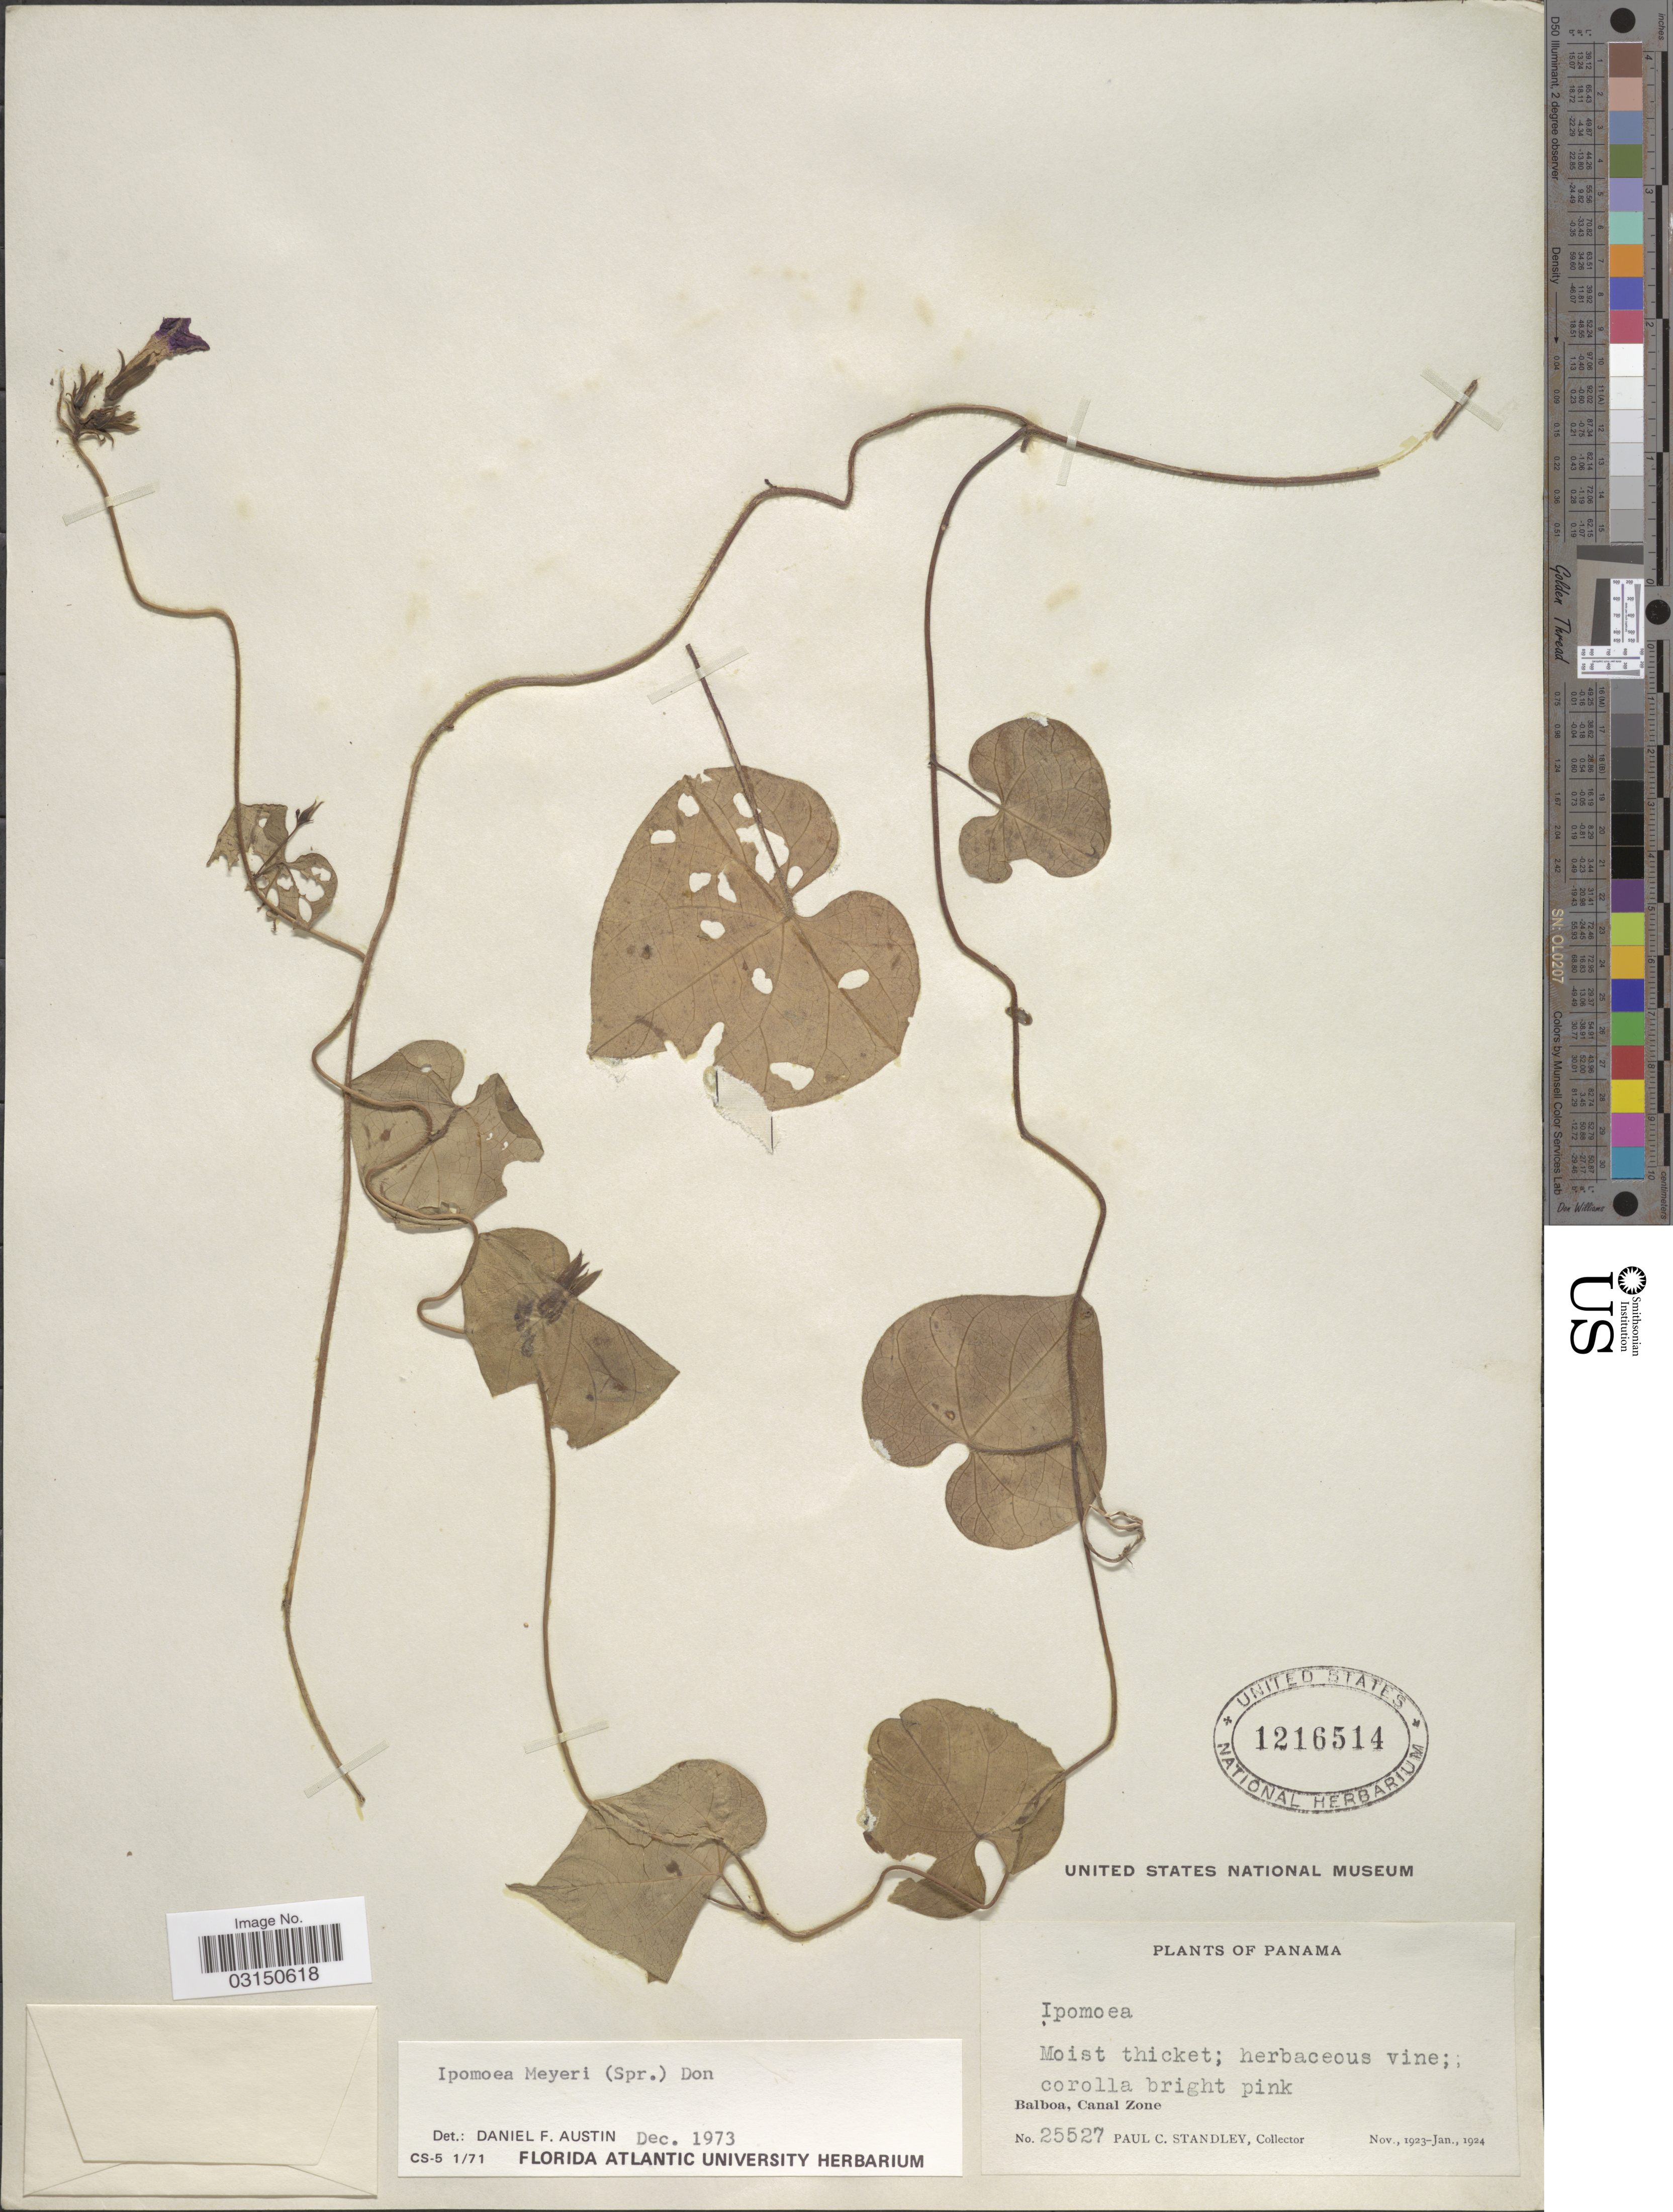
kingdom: Plantae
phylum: Tracheophyta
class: Magnoliopsida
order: Solanales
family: Convolvulaceae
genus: Ipomoea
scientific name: Ipomoea meyeri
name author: (Spreng.) G. Don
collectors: P. C. Standley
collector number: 25527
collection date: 1923-11/1924-01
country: Panama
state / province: Colón / Panamá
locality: Balboa, Canal Zone.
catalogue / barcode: US 1216514